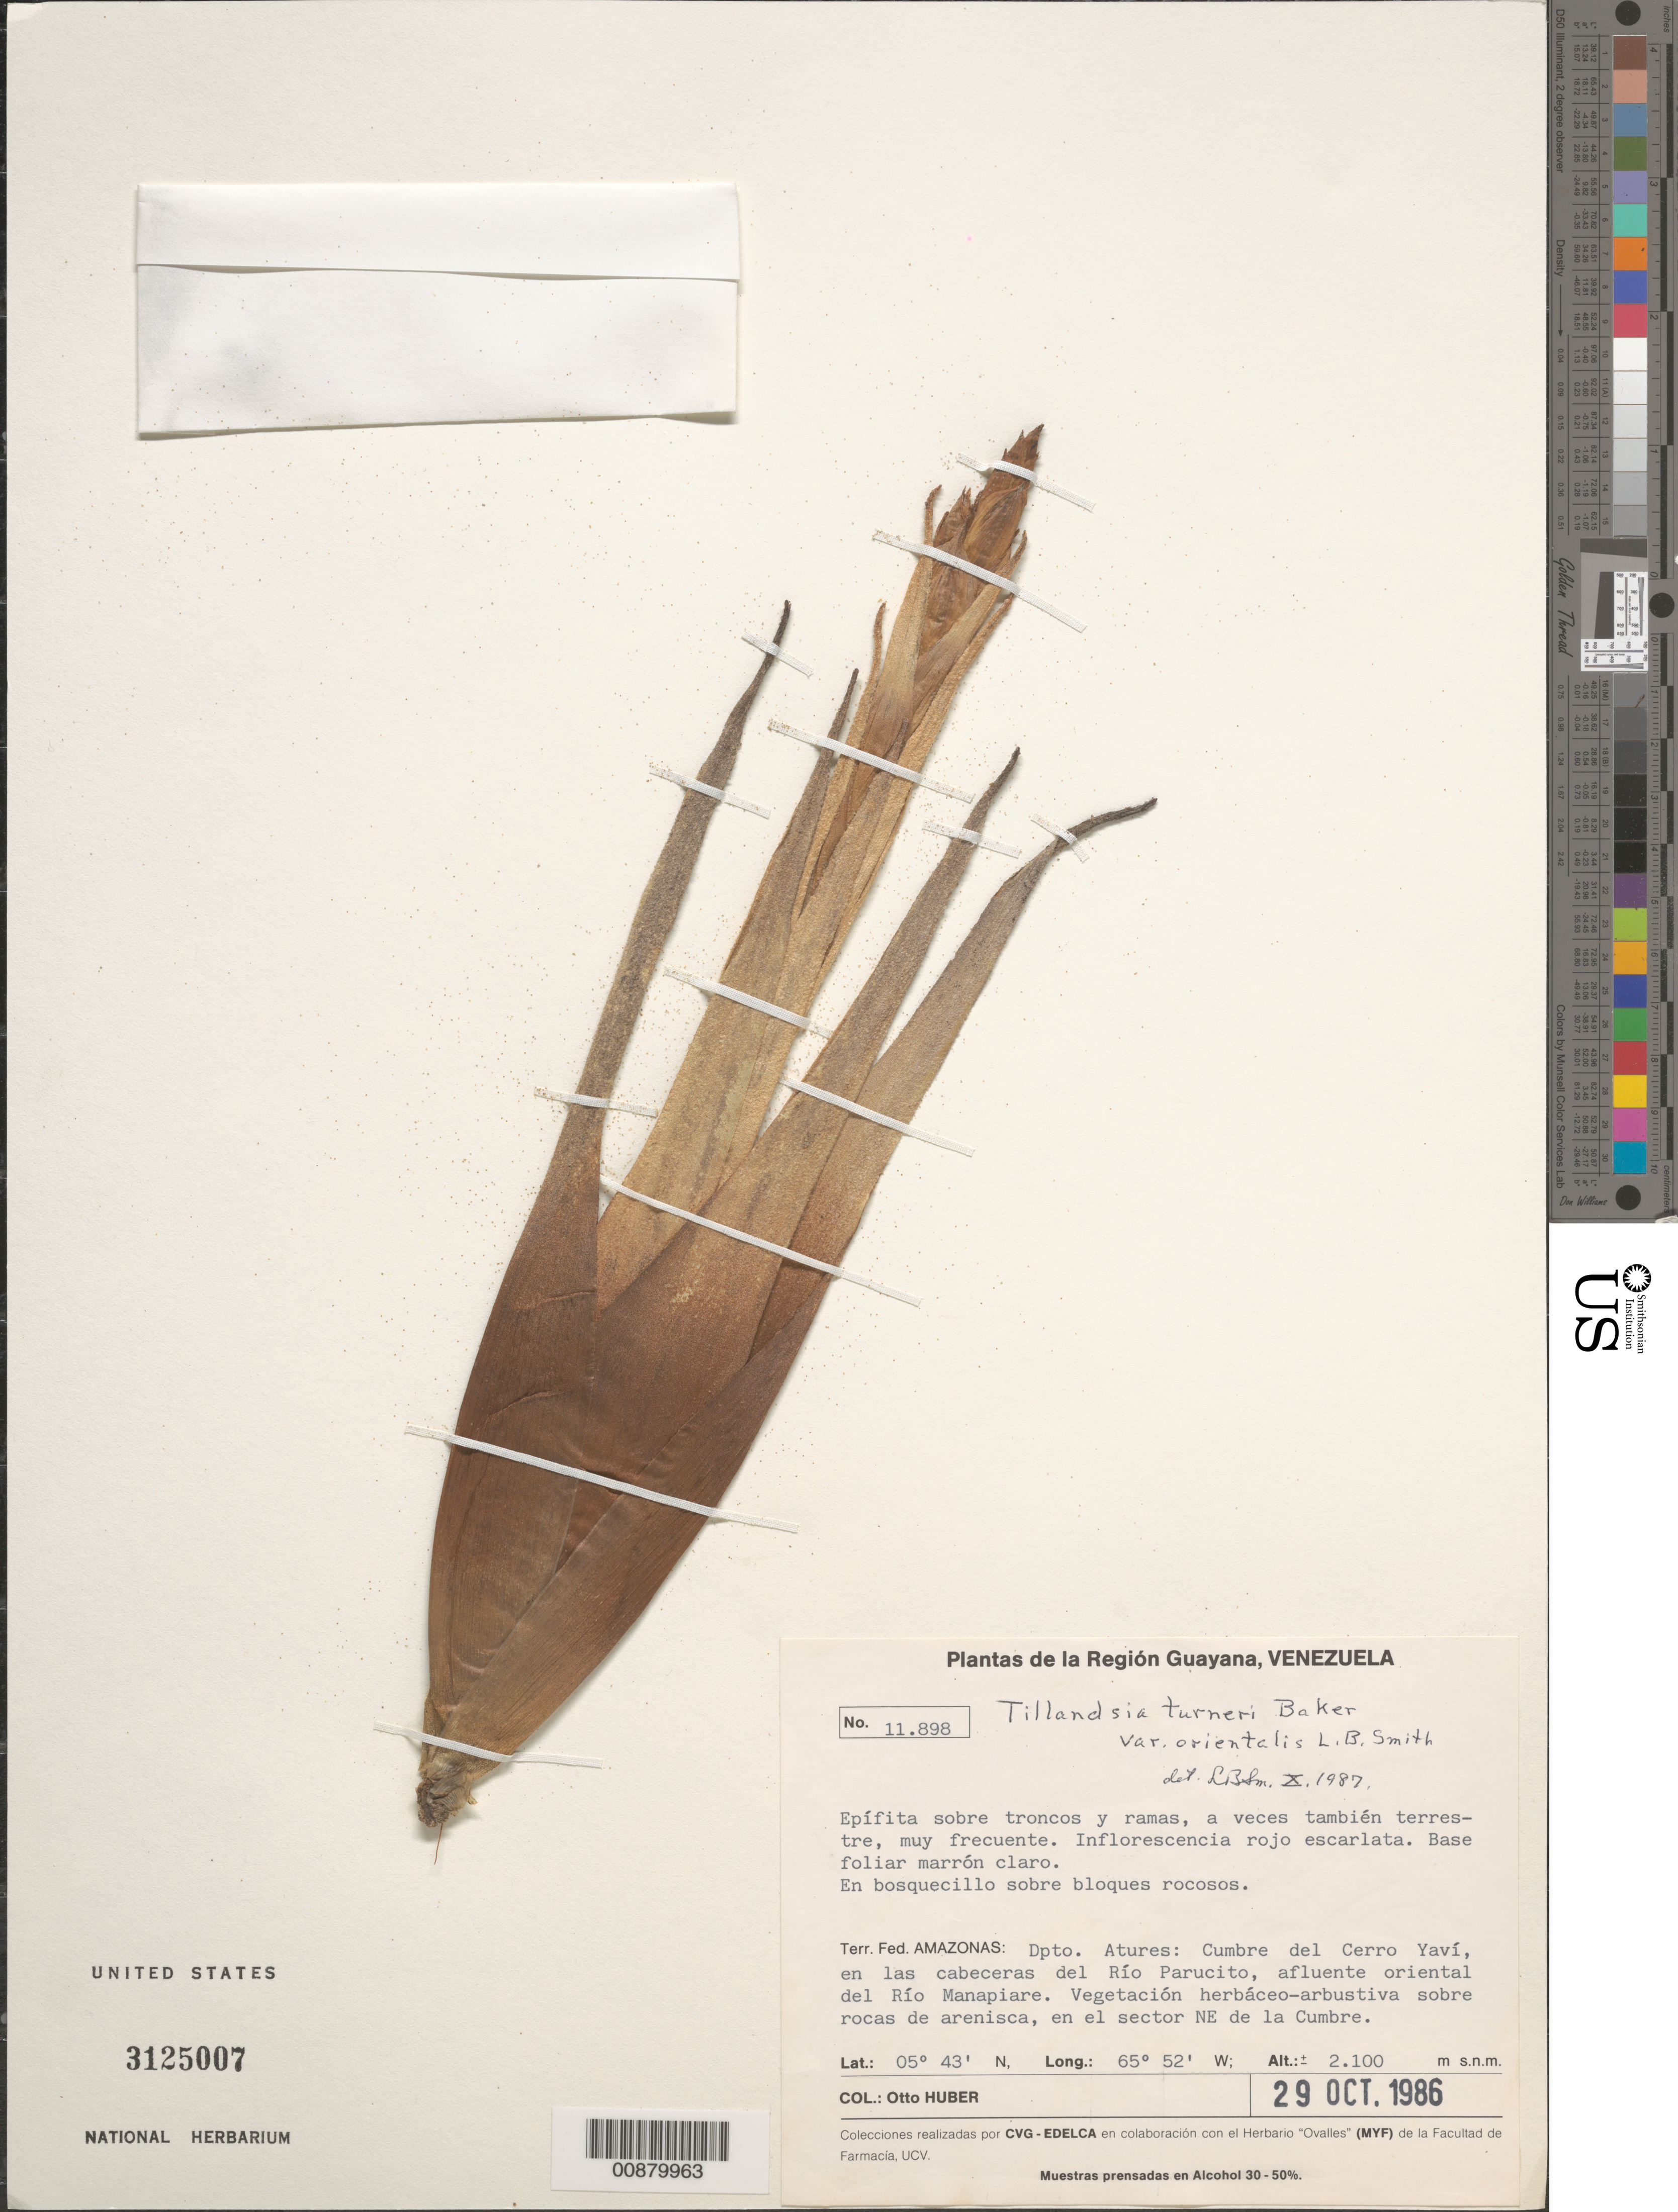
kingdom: Plantae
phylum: Tracheophyta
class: Liliopsida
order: Poales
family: Bromeliaceae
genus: Tillandsia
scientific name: Tillandsia turneri var. orientalis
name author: L.B. Sm.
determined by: Smith, Lyman B., (US), NMNH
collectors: O. Huber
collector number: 11898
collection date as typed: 29-Oct-86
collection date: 1986-10-29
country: Venezuela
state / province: Amazonas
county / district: Atures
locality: Cerro Yaví cumbre, cabeceras de Río Parucito (affl. Río Manapiare), sector NE de la cumbre.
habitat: Vegetación herbaceo-arbustiva sobre rocas de arnisca; en bosquecillo sobre bloques rocosos; sobre troncos y ramas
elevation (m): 2100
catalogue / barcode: US 3125007